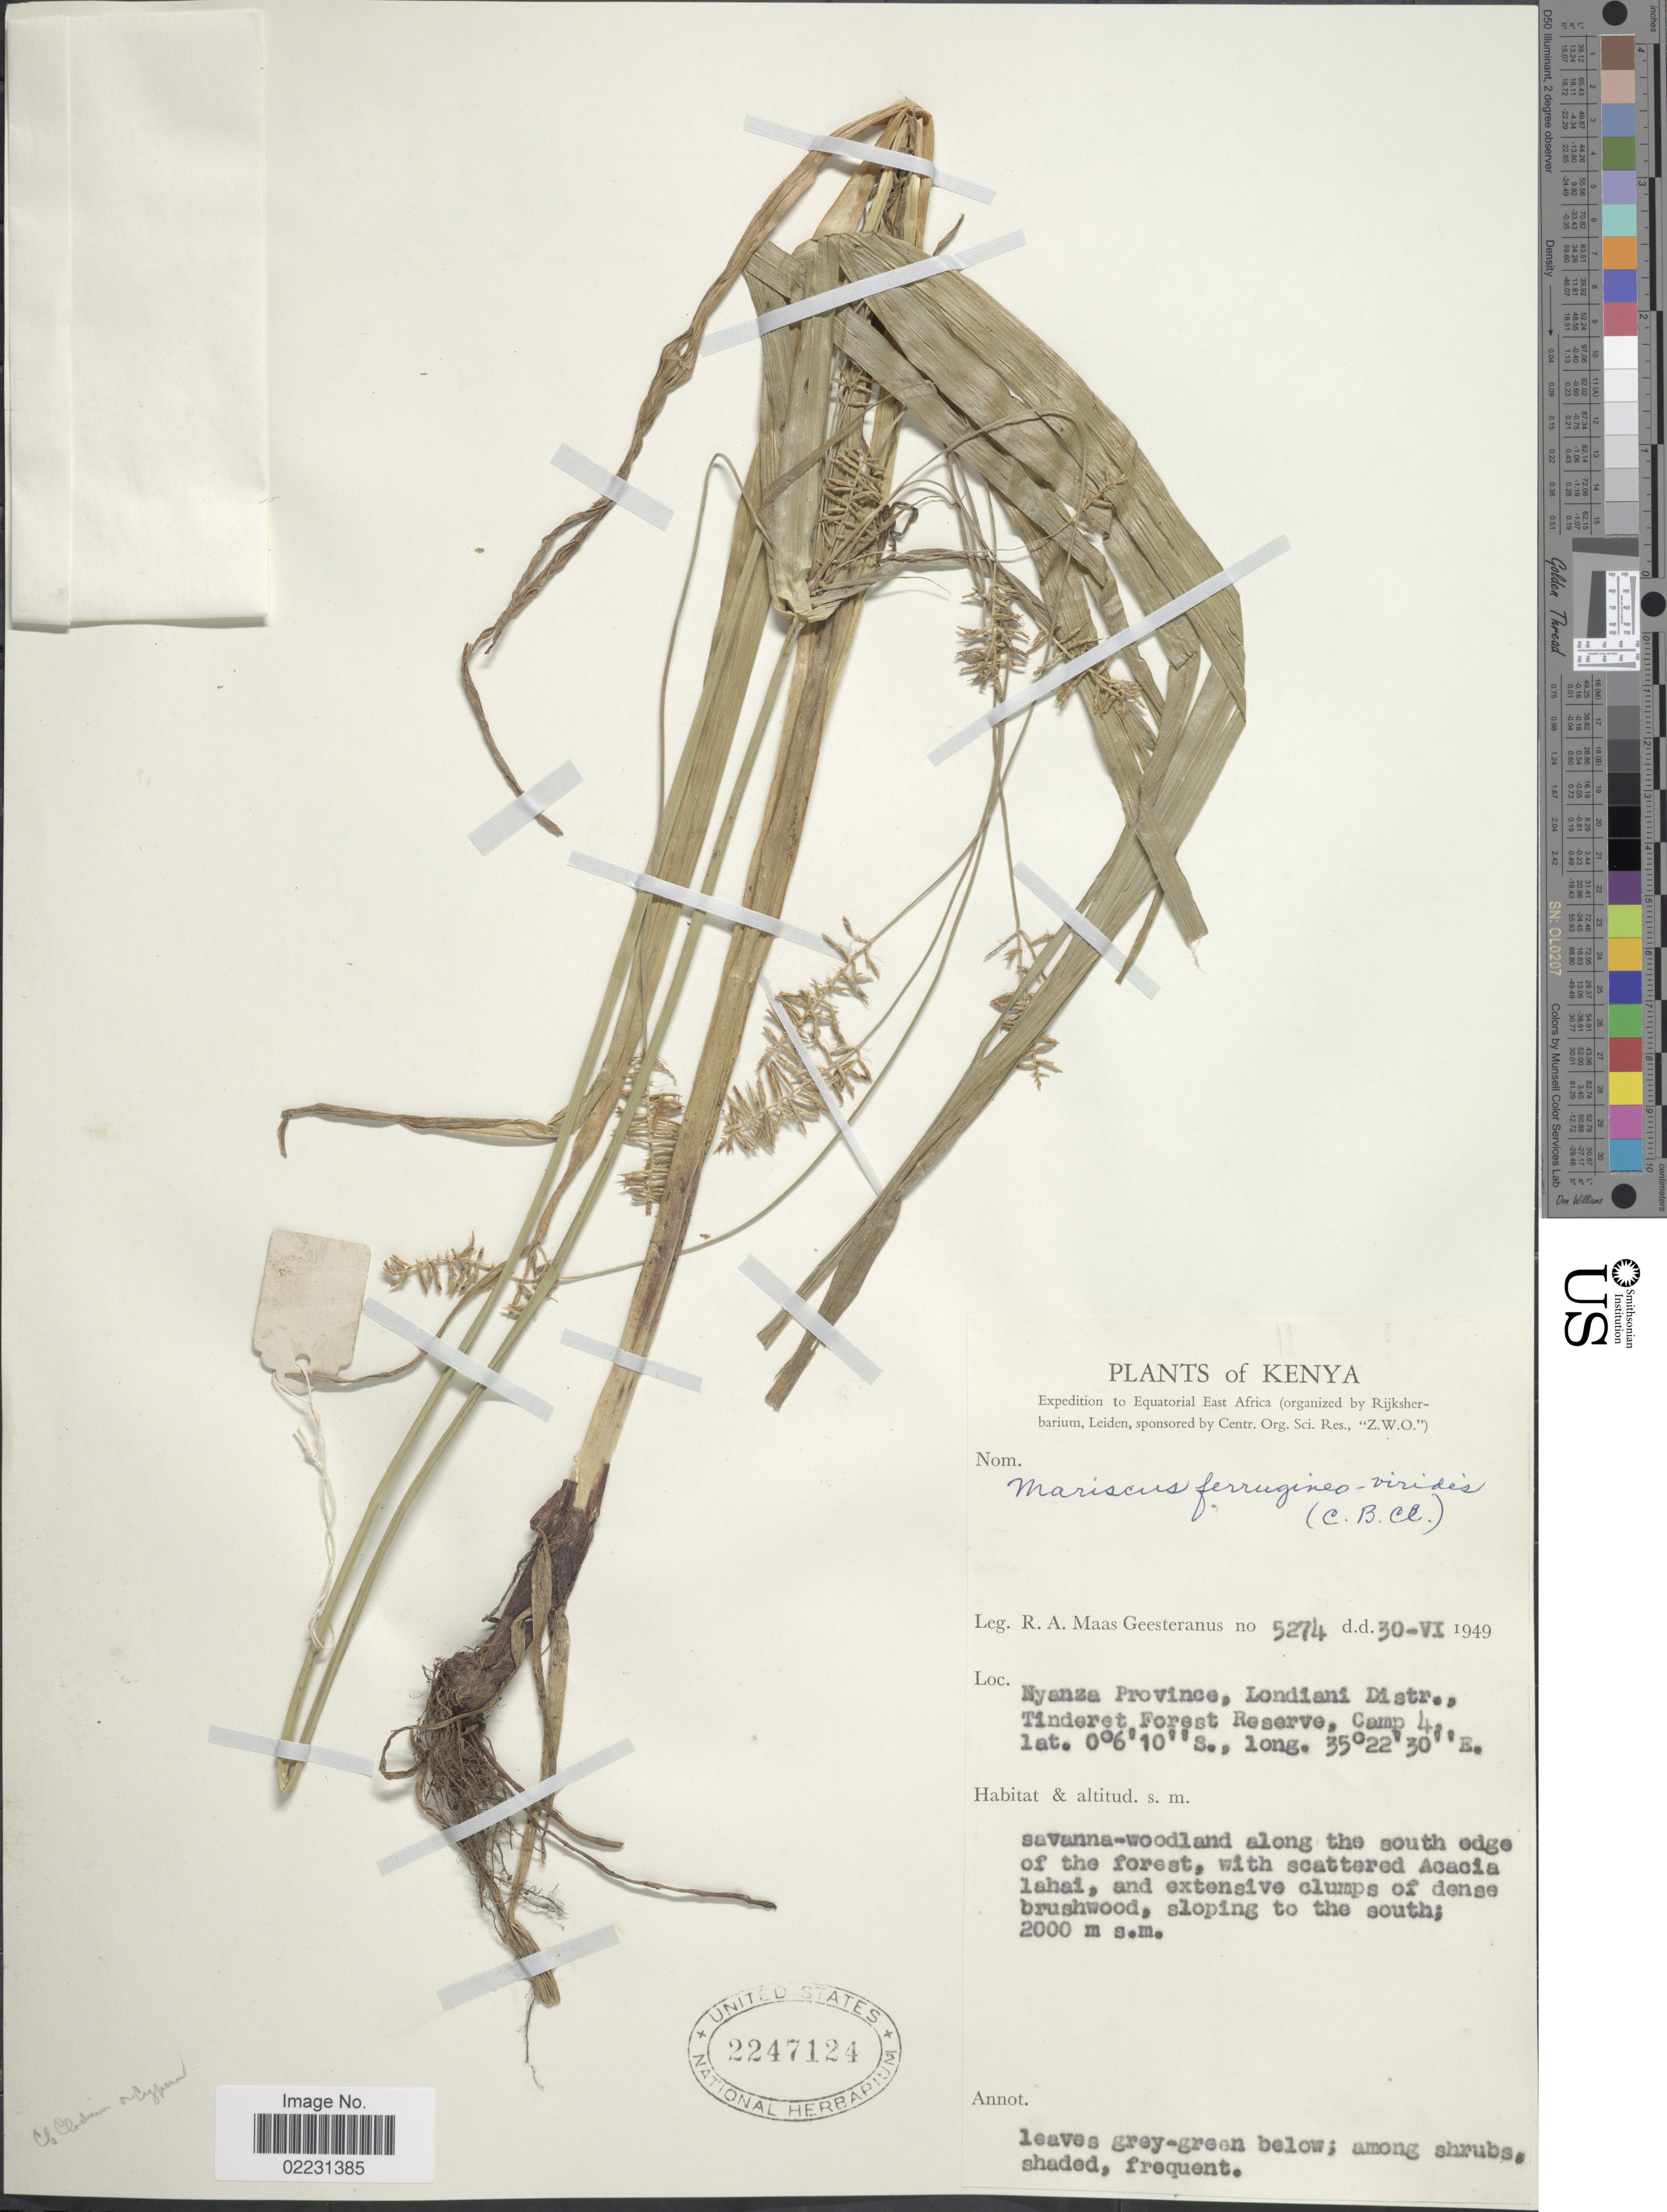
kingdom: Plantae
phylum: Tracheophyta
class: Liliopsida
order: Poales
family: Cyperaceae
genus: Cyperus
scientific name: Cyperus ferrugineoviridis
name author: (C.B. Clarke) Kük.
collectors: R. A. Maas Geesteranus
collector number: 5274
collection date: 1949-06-30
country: Kenya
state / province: Kericho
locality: Kenya. Nyanza Province, Londiani Distr.,Tinderet Forest Reserve, Camp 4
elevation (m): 2000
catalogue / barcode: US 2247124